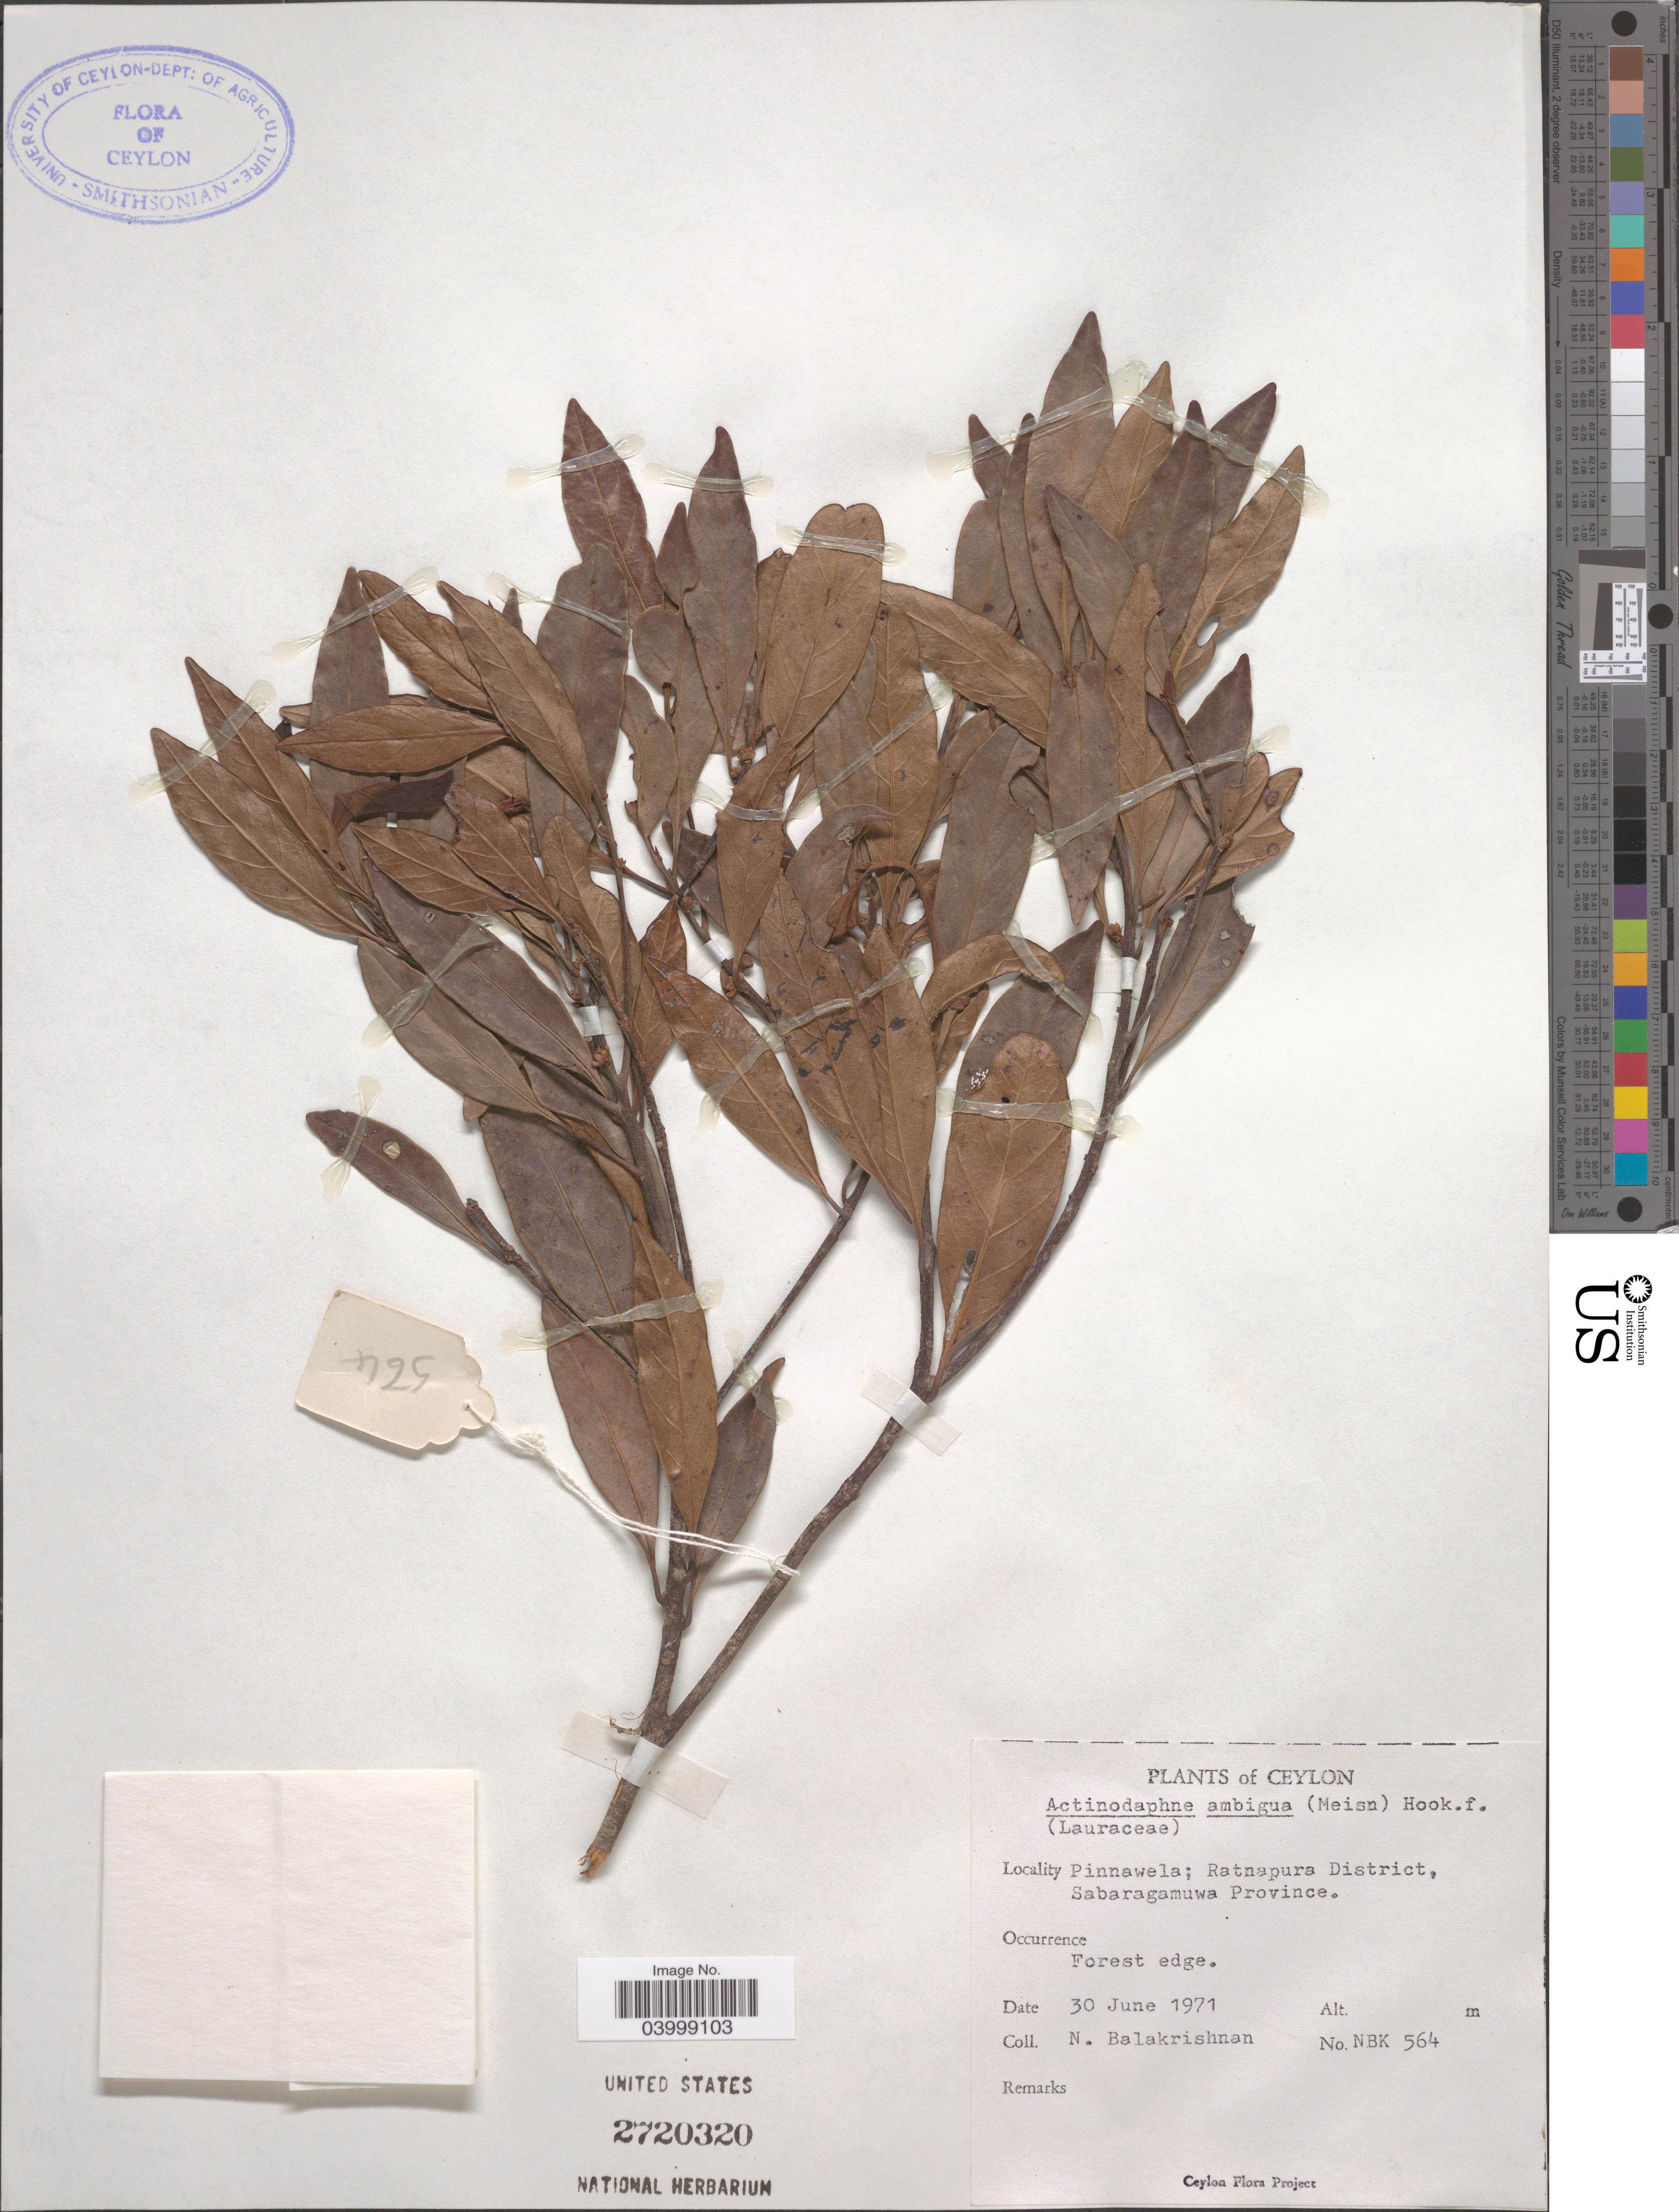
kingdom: Plantae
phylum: Tracheophyta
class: Magnoliopsida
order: Laurales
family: Lauraceae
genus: Actinodaphne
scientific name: Actinodaphne ambigua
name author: Hook. f.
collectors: N. Balakrishnan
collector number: NBK564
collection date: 1971-06-30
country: Sri Lanka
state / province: Sabaragamuwa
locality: Ceylon. Pinnawela; Ratnapura District.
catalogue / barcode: US 2720320